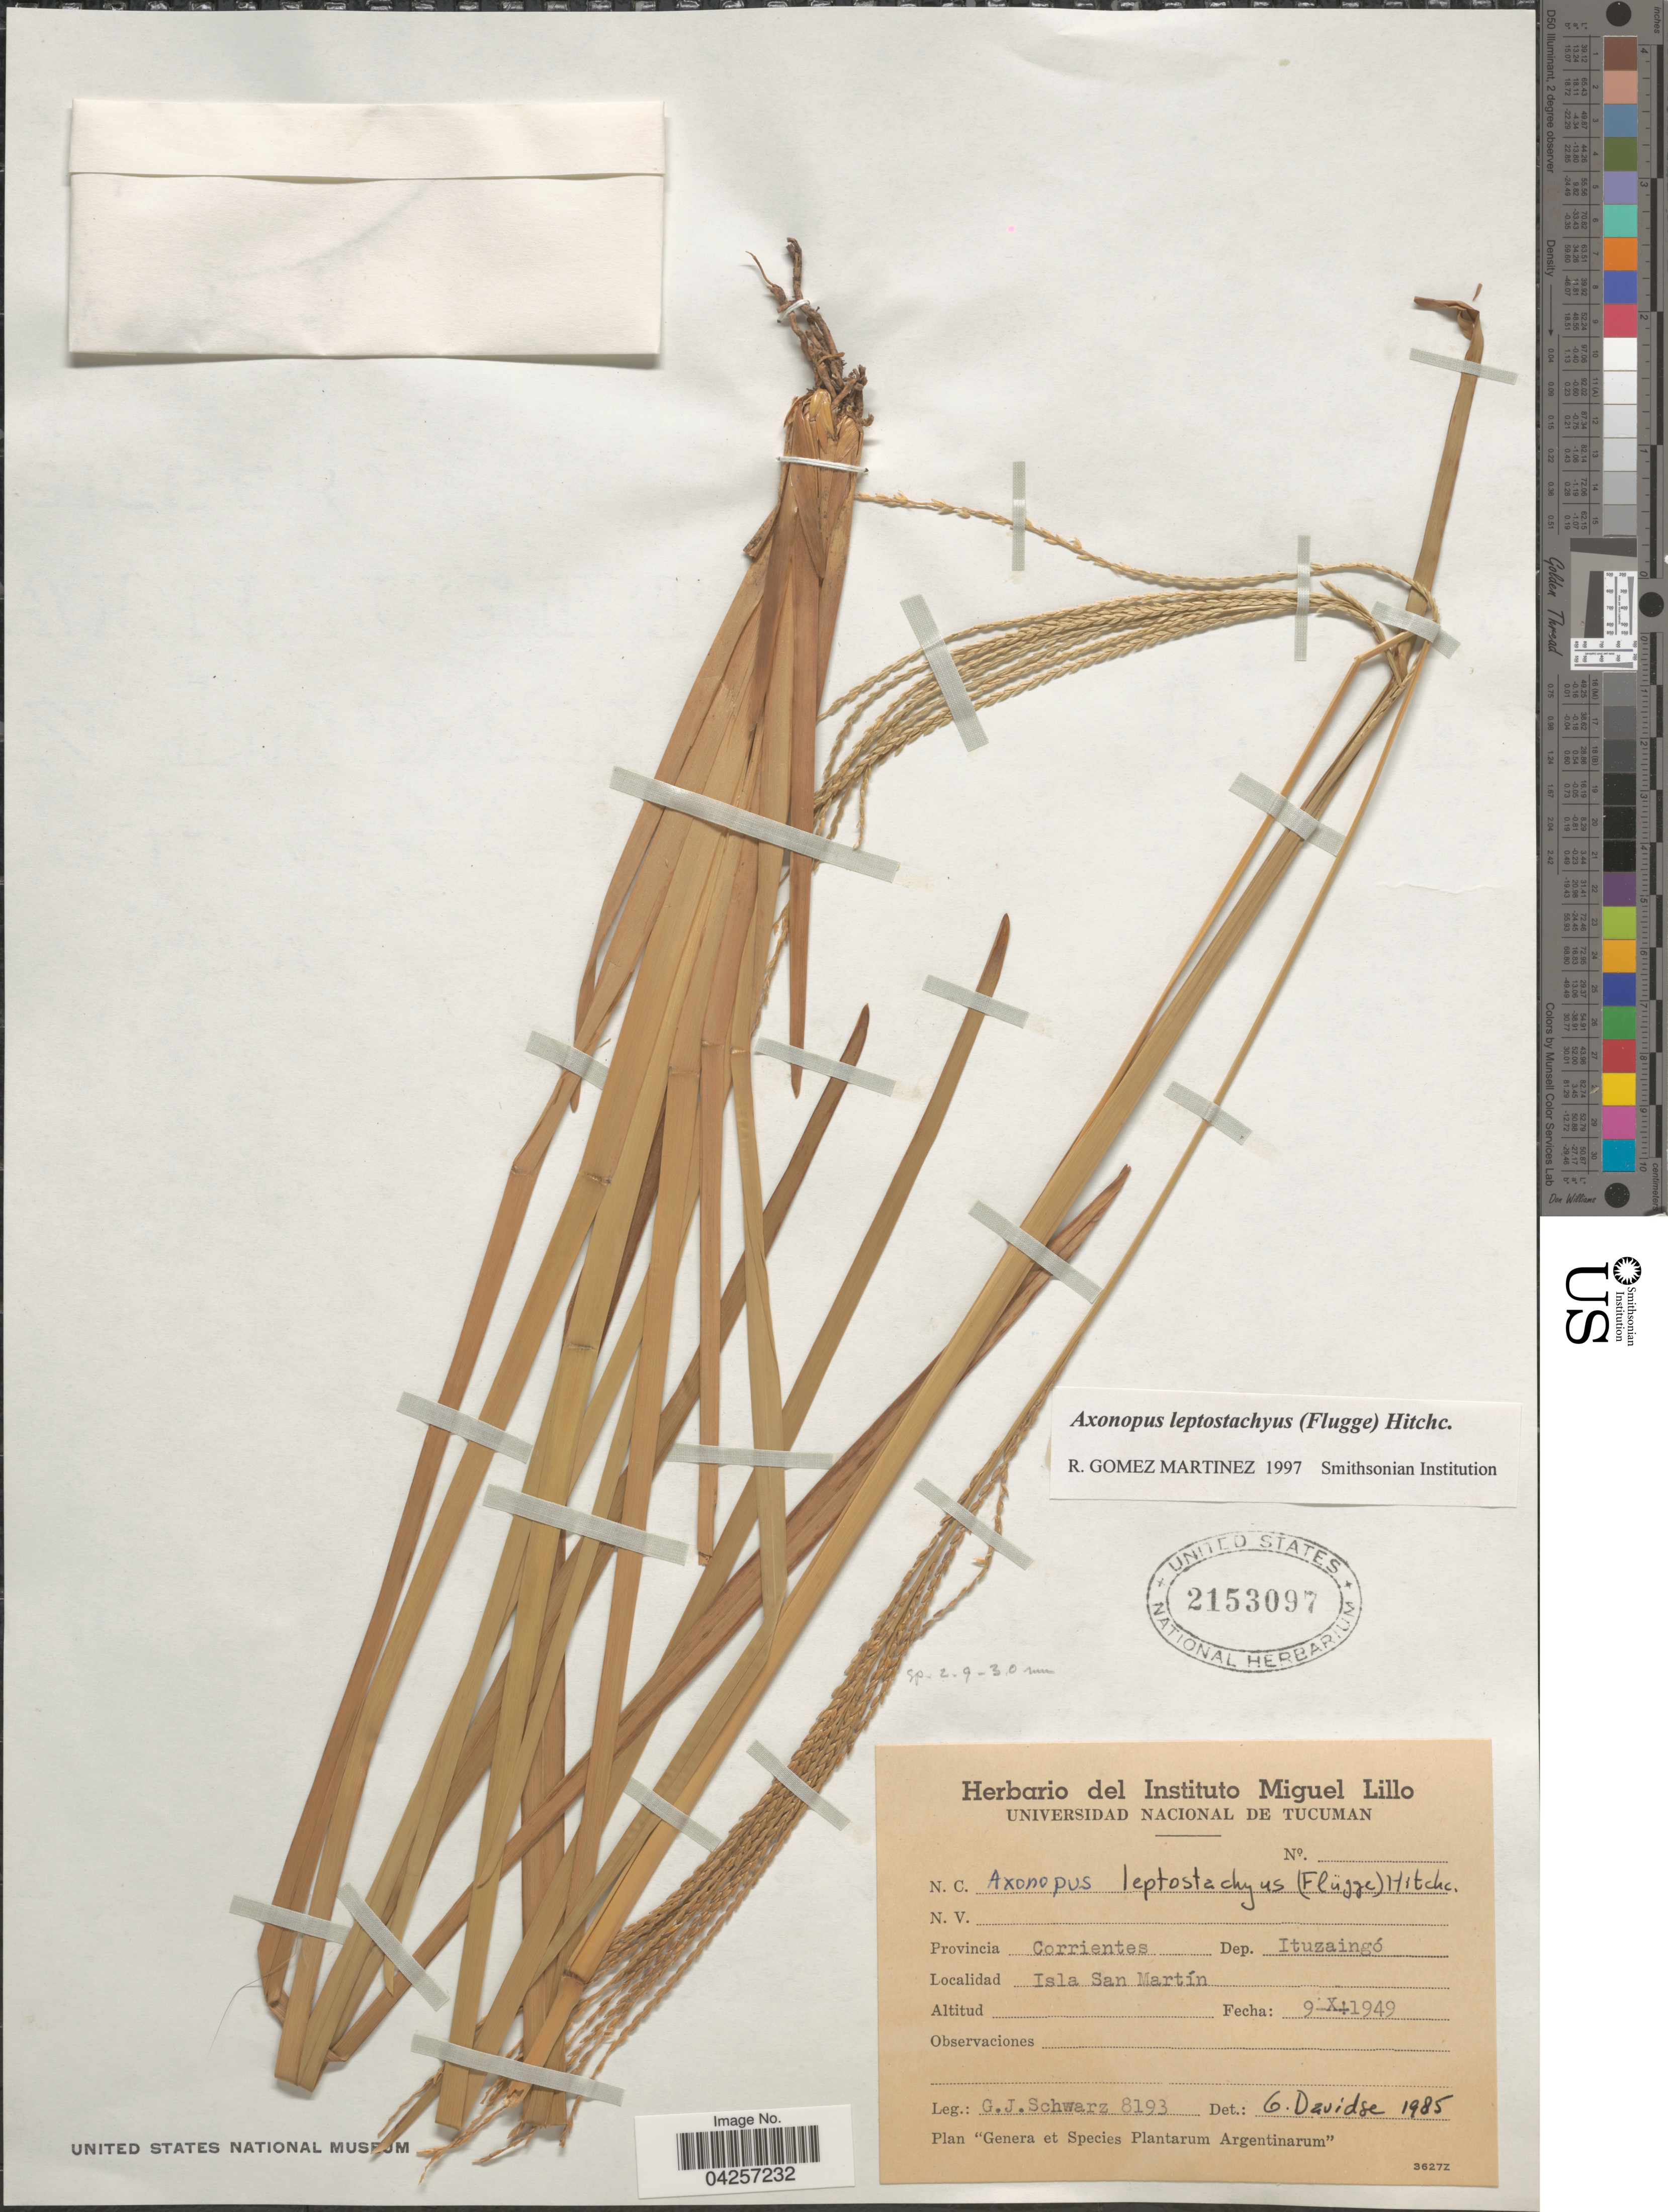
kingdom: Plantae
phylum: Tracheophyta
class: Liliopsida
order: Poales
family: Poaceae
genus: Axonopus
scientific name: Axonopus leptostachyus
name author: (Flüggé) Hitchc.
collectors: G. J. Schwarz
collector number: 8193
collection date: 1949-10-09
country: Argentina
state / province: Corrientes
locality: Dep. Ituzaingó. Isla San Martín.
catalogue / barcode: US 2153097